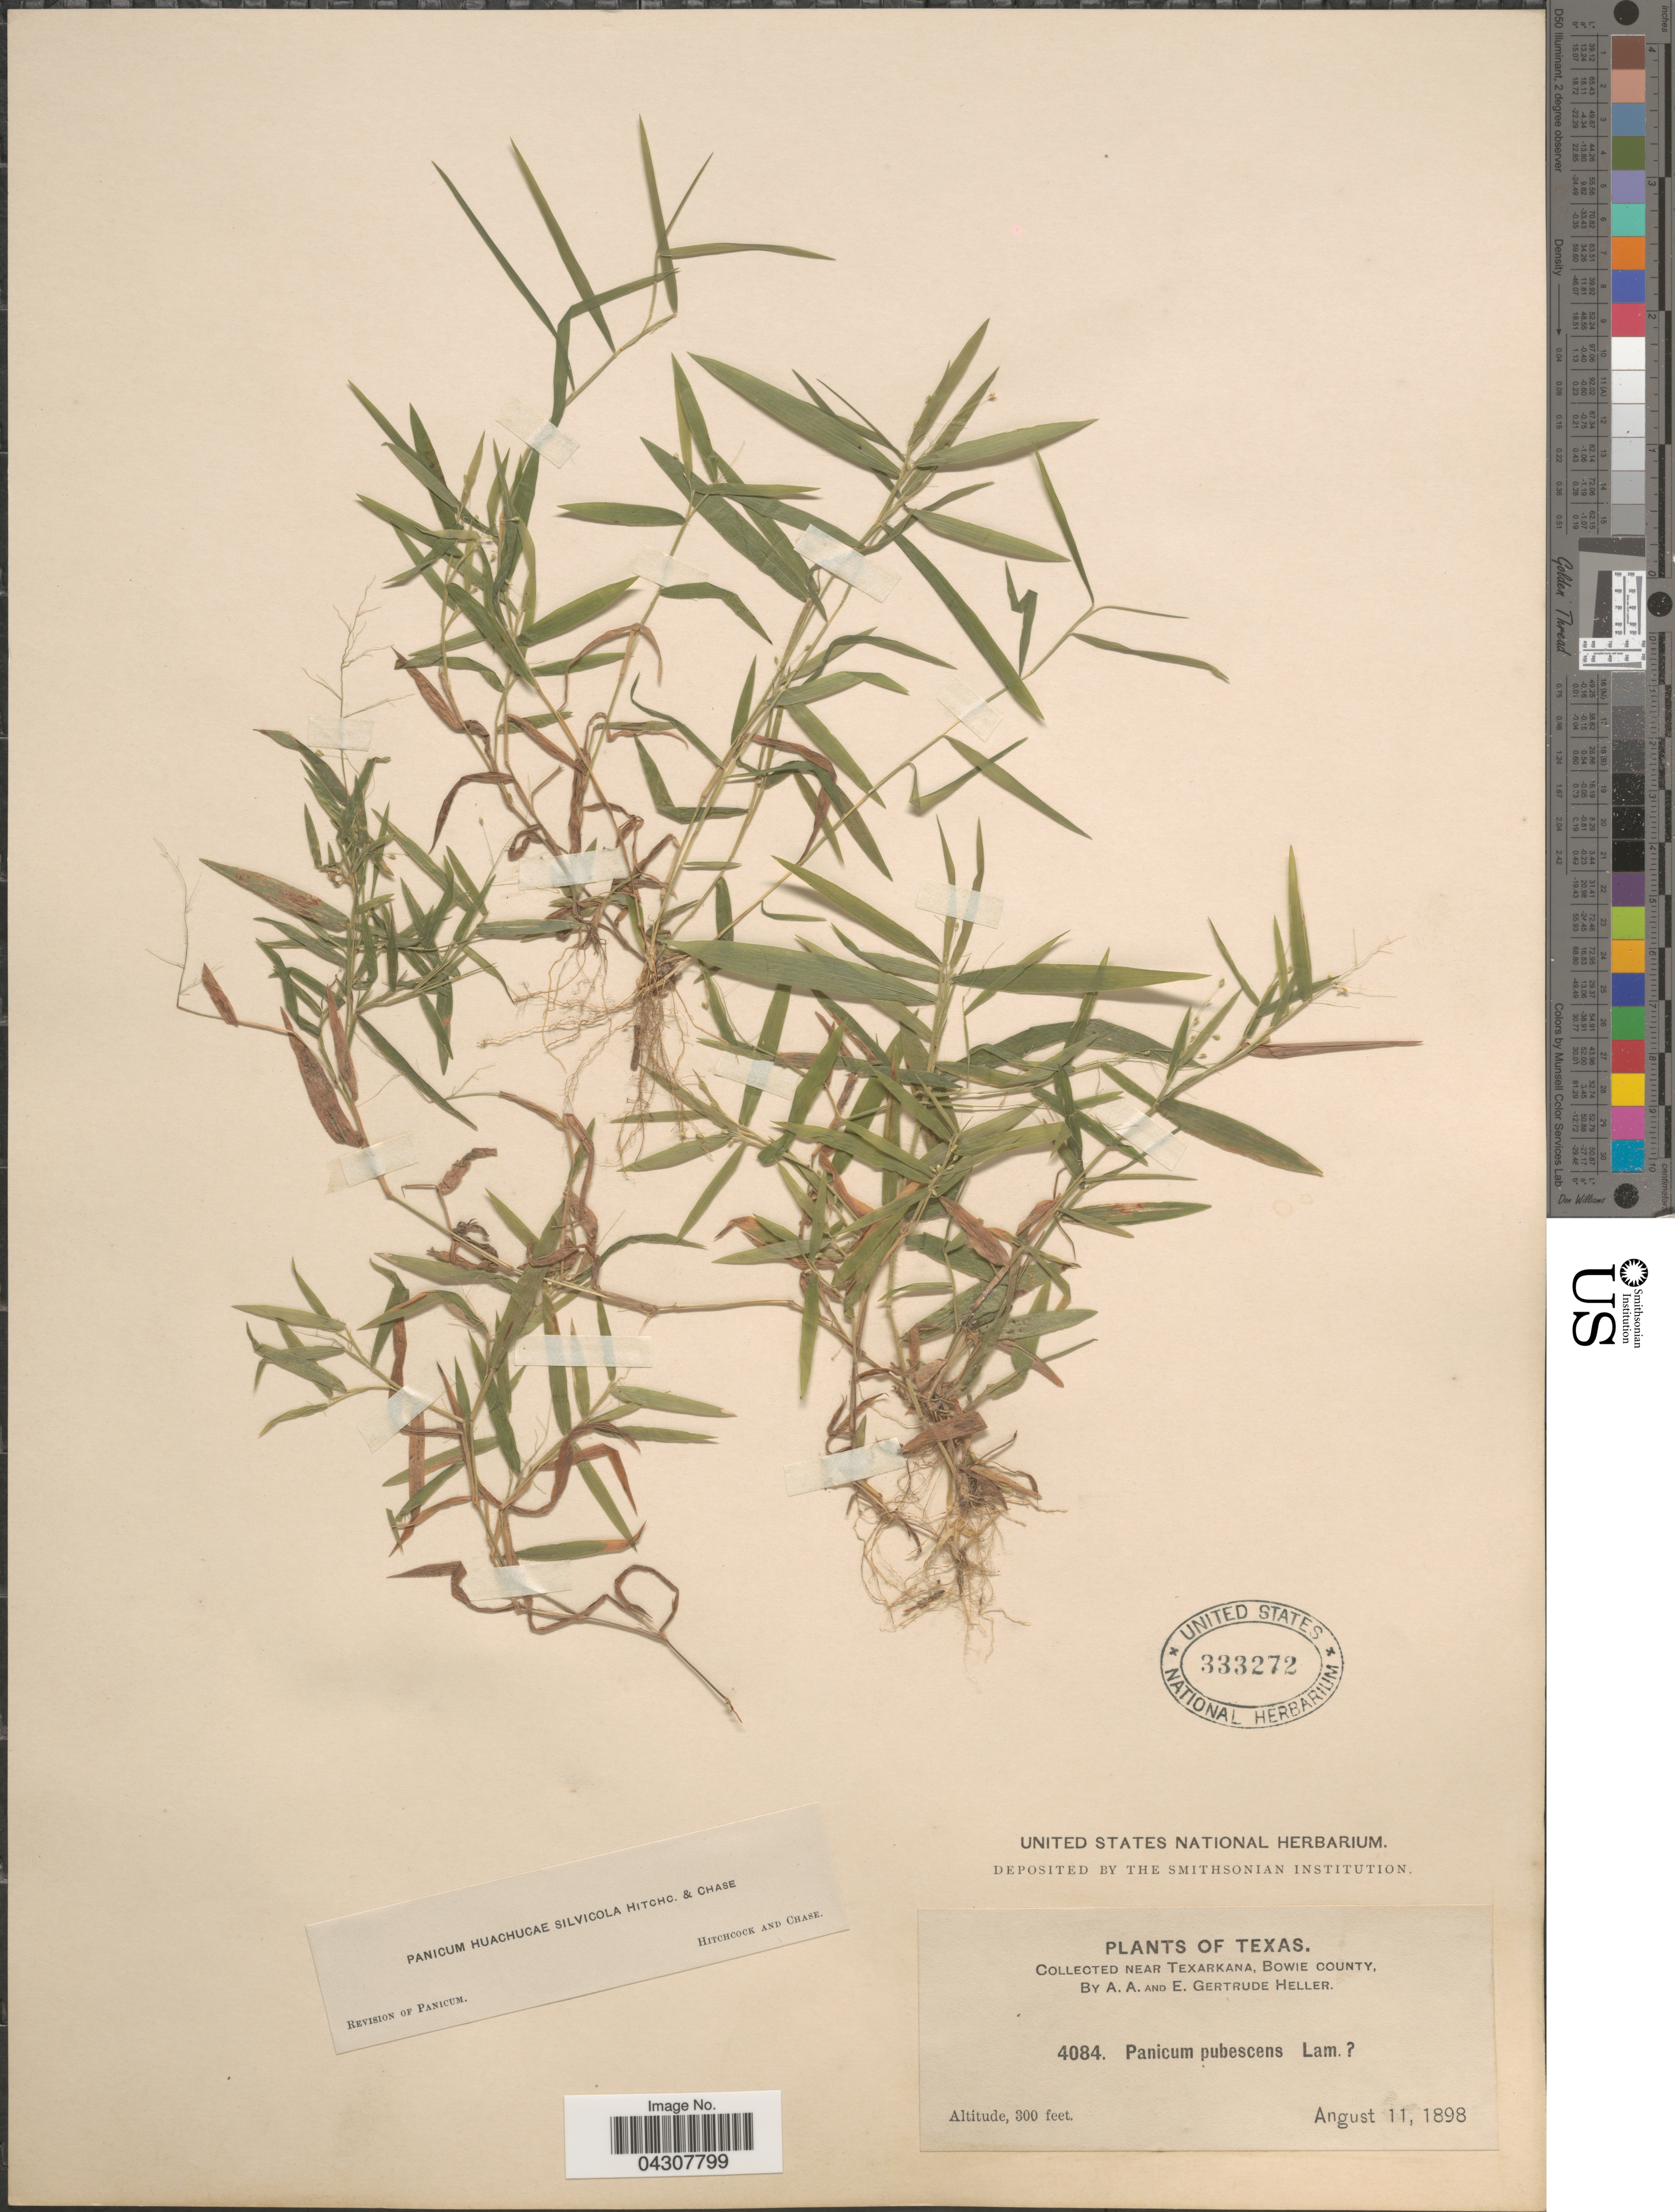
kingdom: Plantae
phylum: Tracheophyta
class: Liliopsida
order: Poales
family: Poaceae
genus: Dichanthelium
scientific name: Dichanthelium acuminatum var. acuminatum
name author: (Sw.) Gould & C.A. Clark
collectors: A. A. Heller & E. G. Heller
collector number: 4084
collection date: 1898-08-11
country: United States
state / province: Texas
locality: Near Texarkana, Bowie County.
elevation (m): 91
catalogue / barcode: US 333272